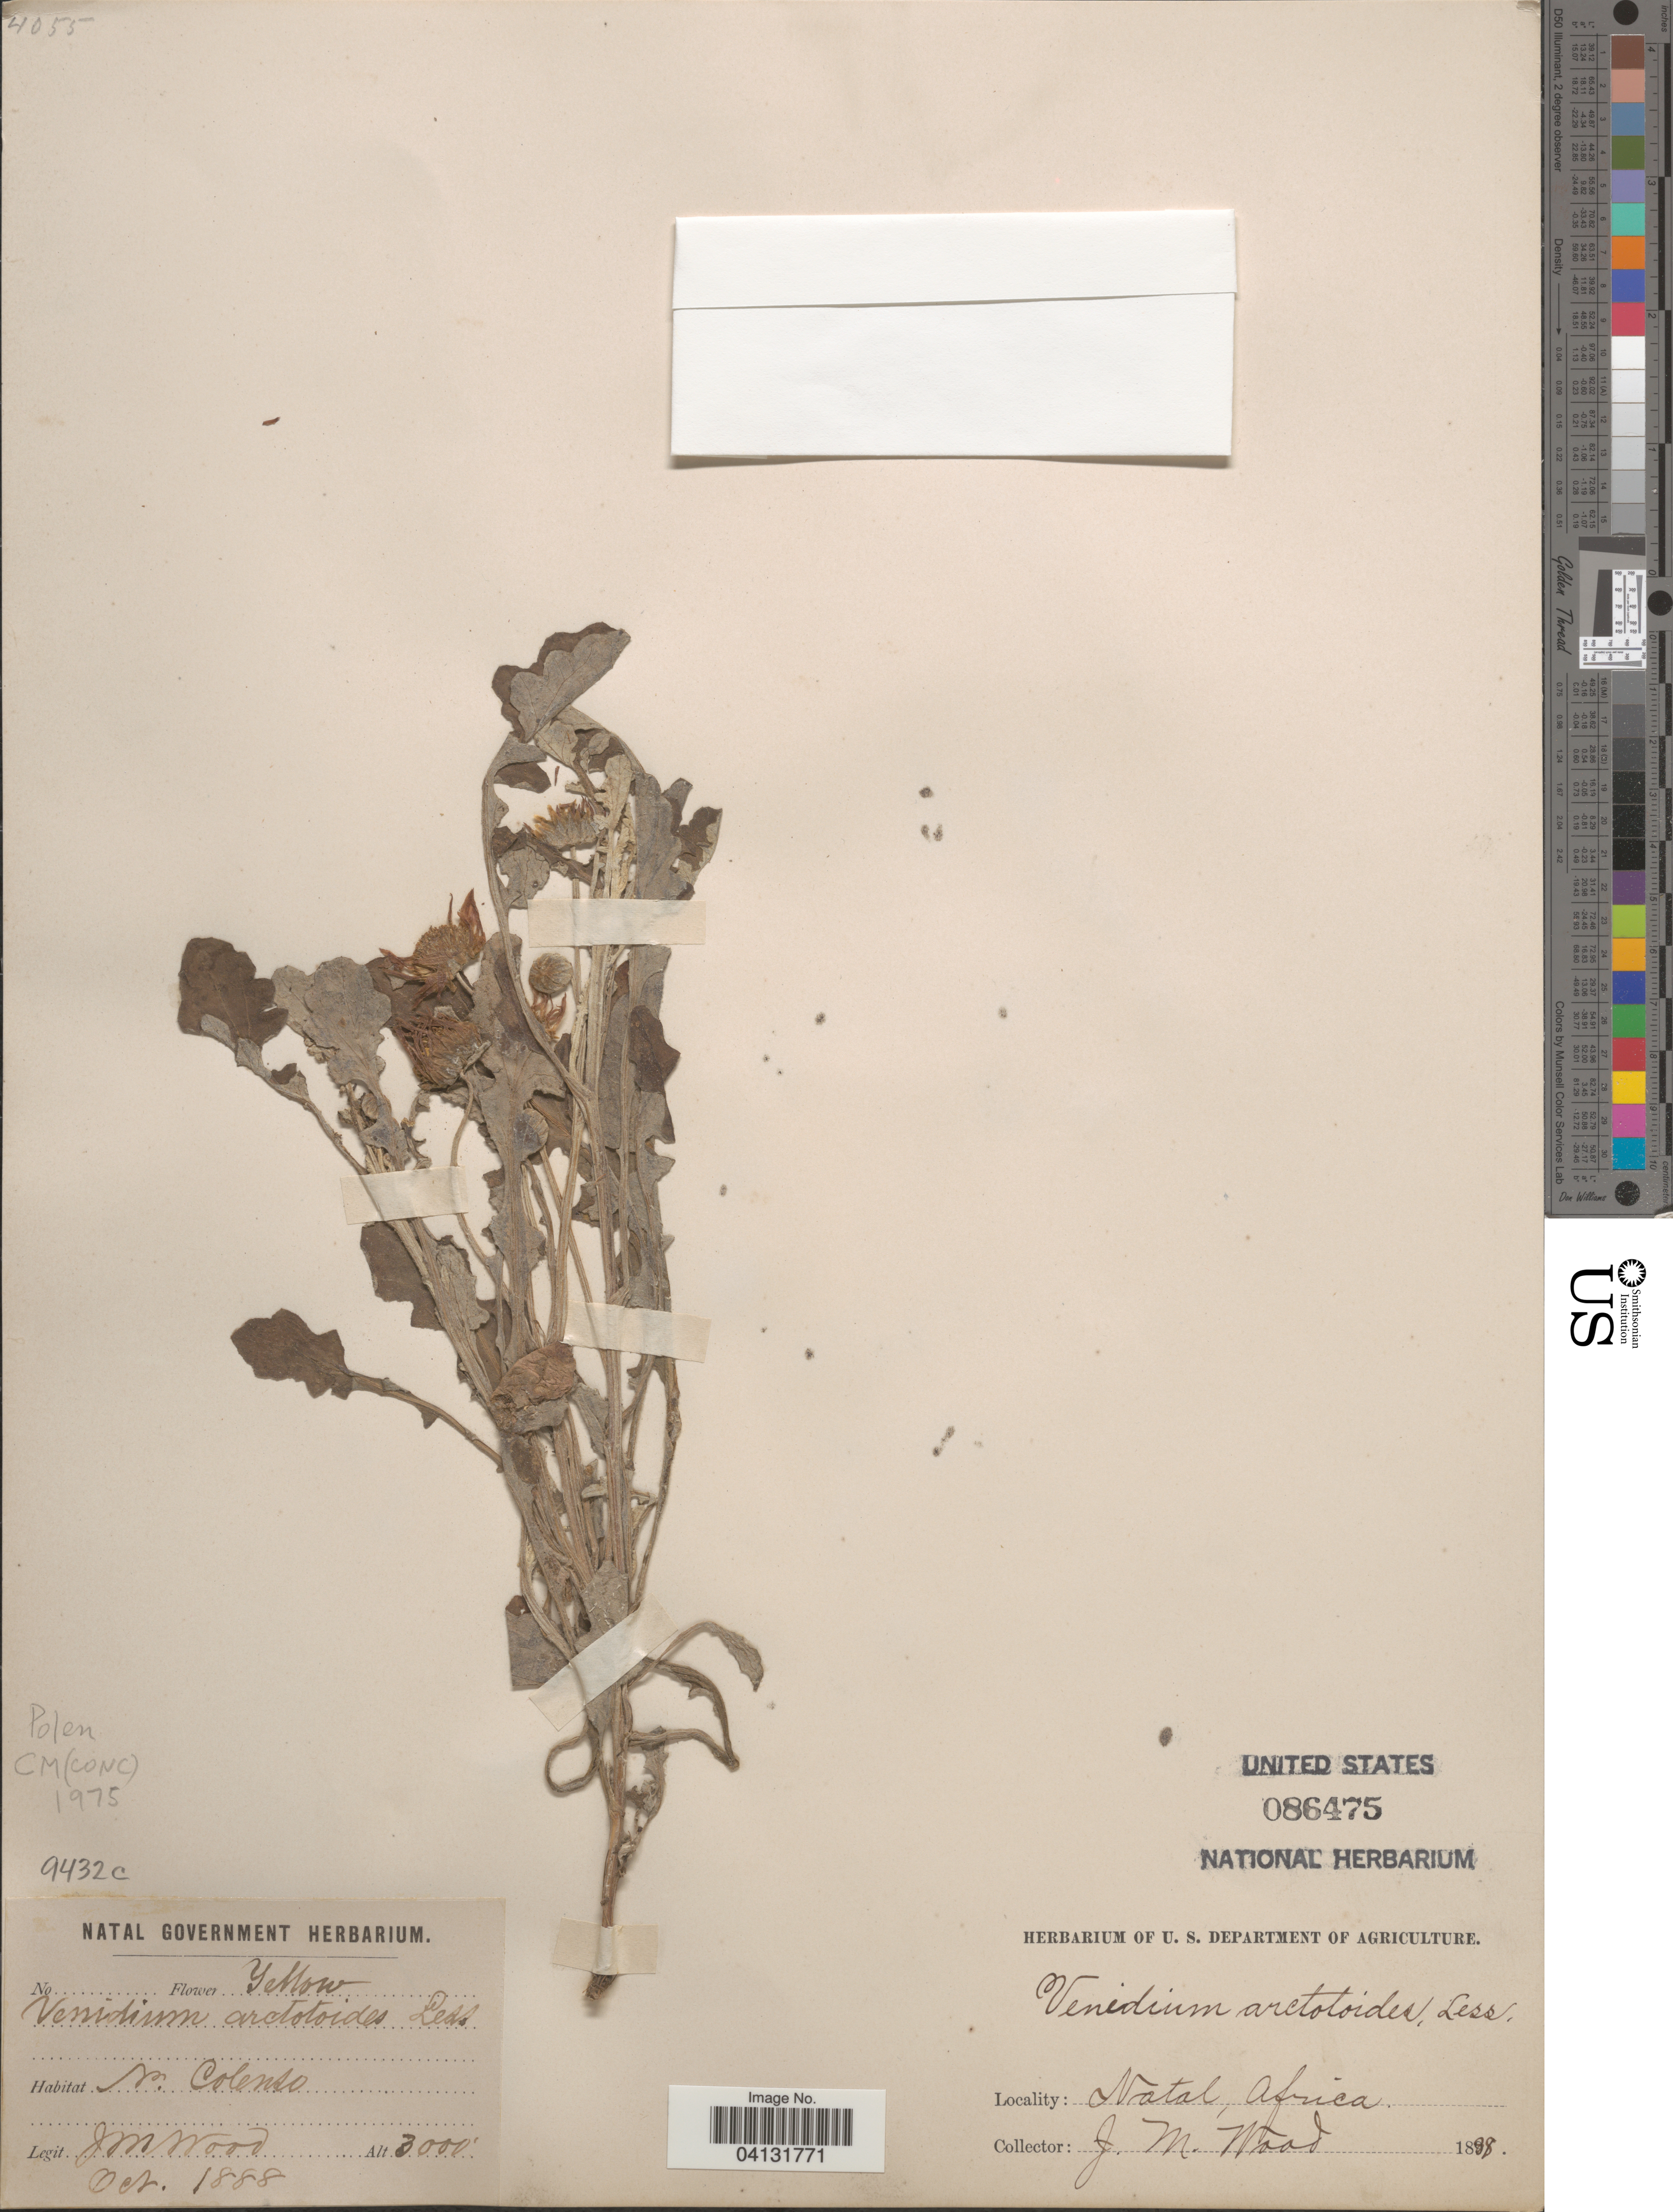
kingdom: Plantae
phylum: Tracheophyta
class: Magnoliopsida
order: Asterales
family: Asteraceae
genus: Arctotis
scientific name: Arctotis arctotoides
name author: (L. f.) O. Hoffm.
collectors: J. M. Wood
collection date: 1888-10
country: South Africa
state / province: KwaZulu-Natal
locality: Natal. N. Colenso.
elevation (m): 914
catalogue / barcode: US 86475